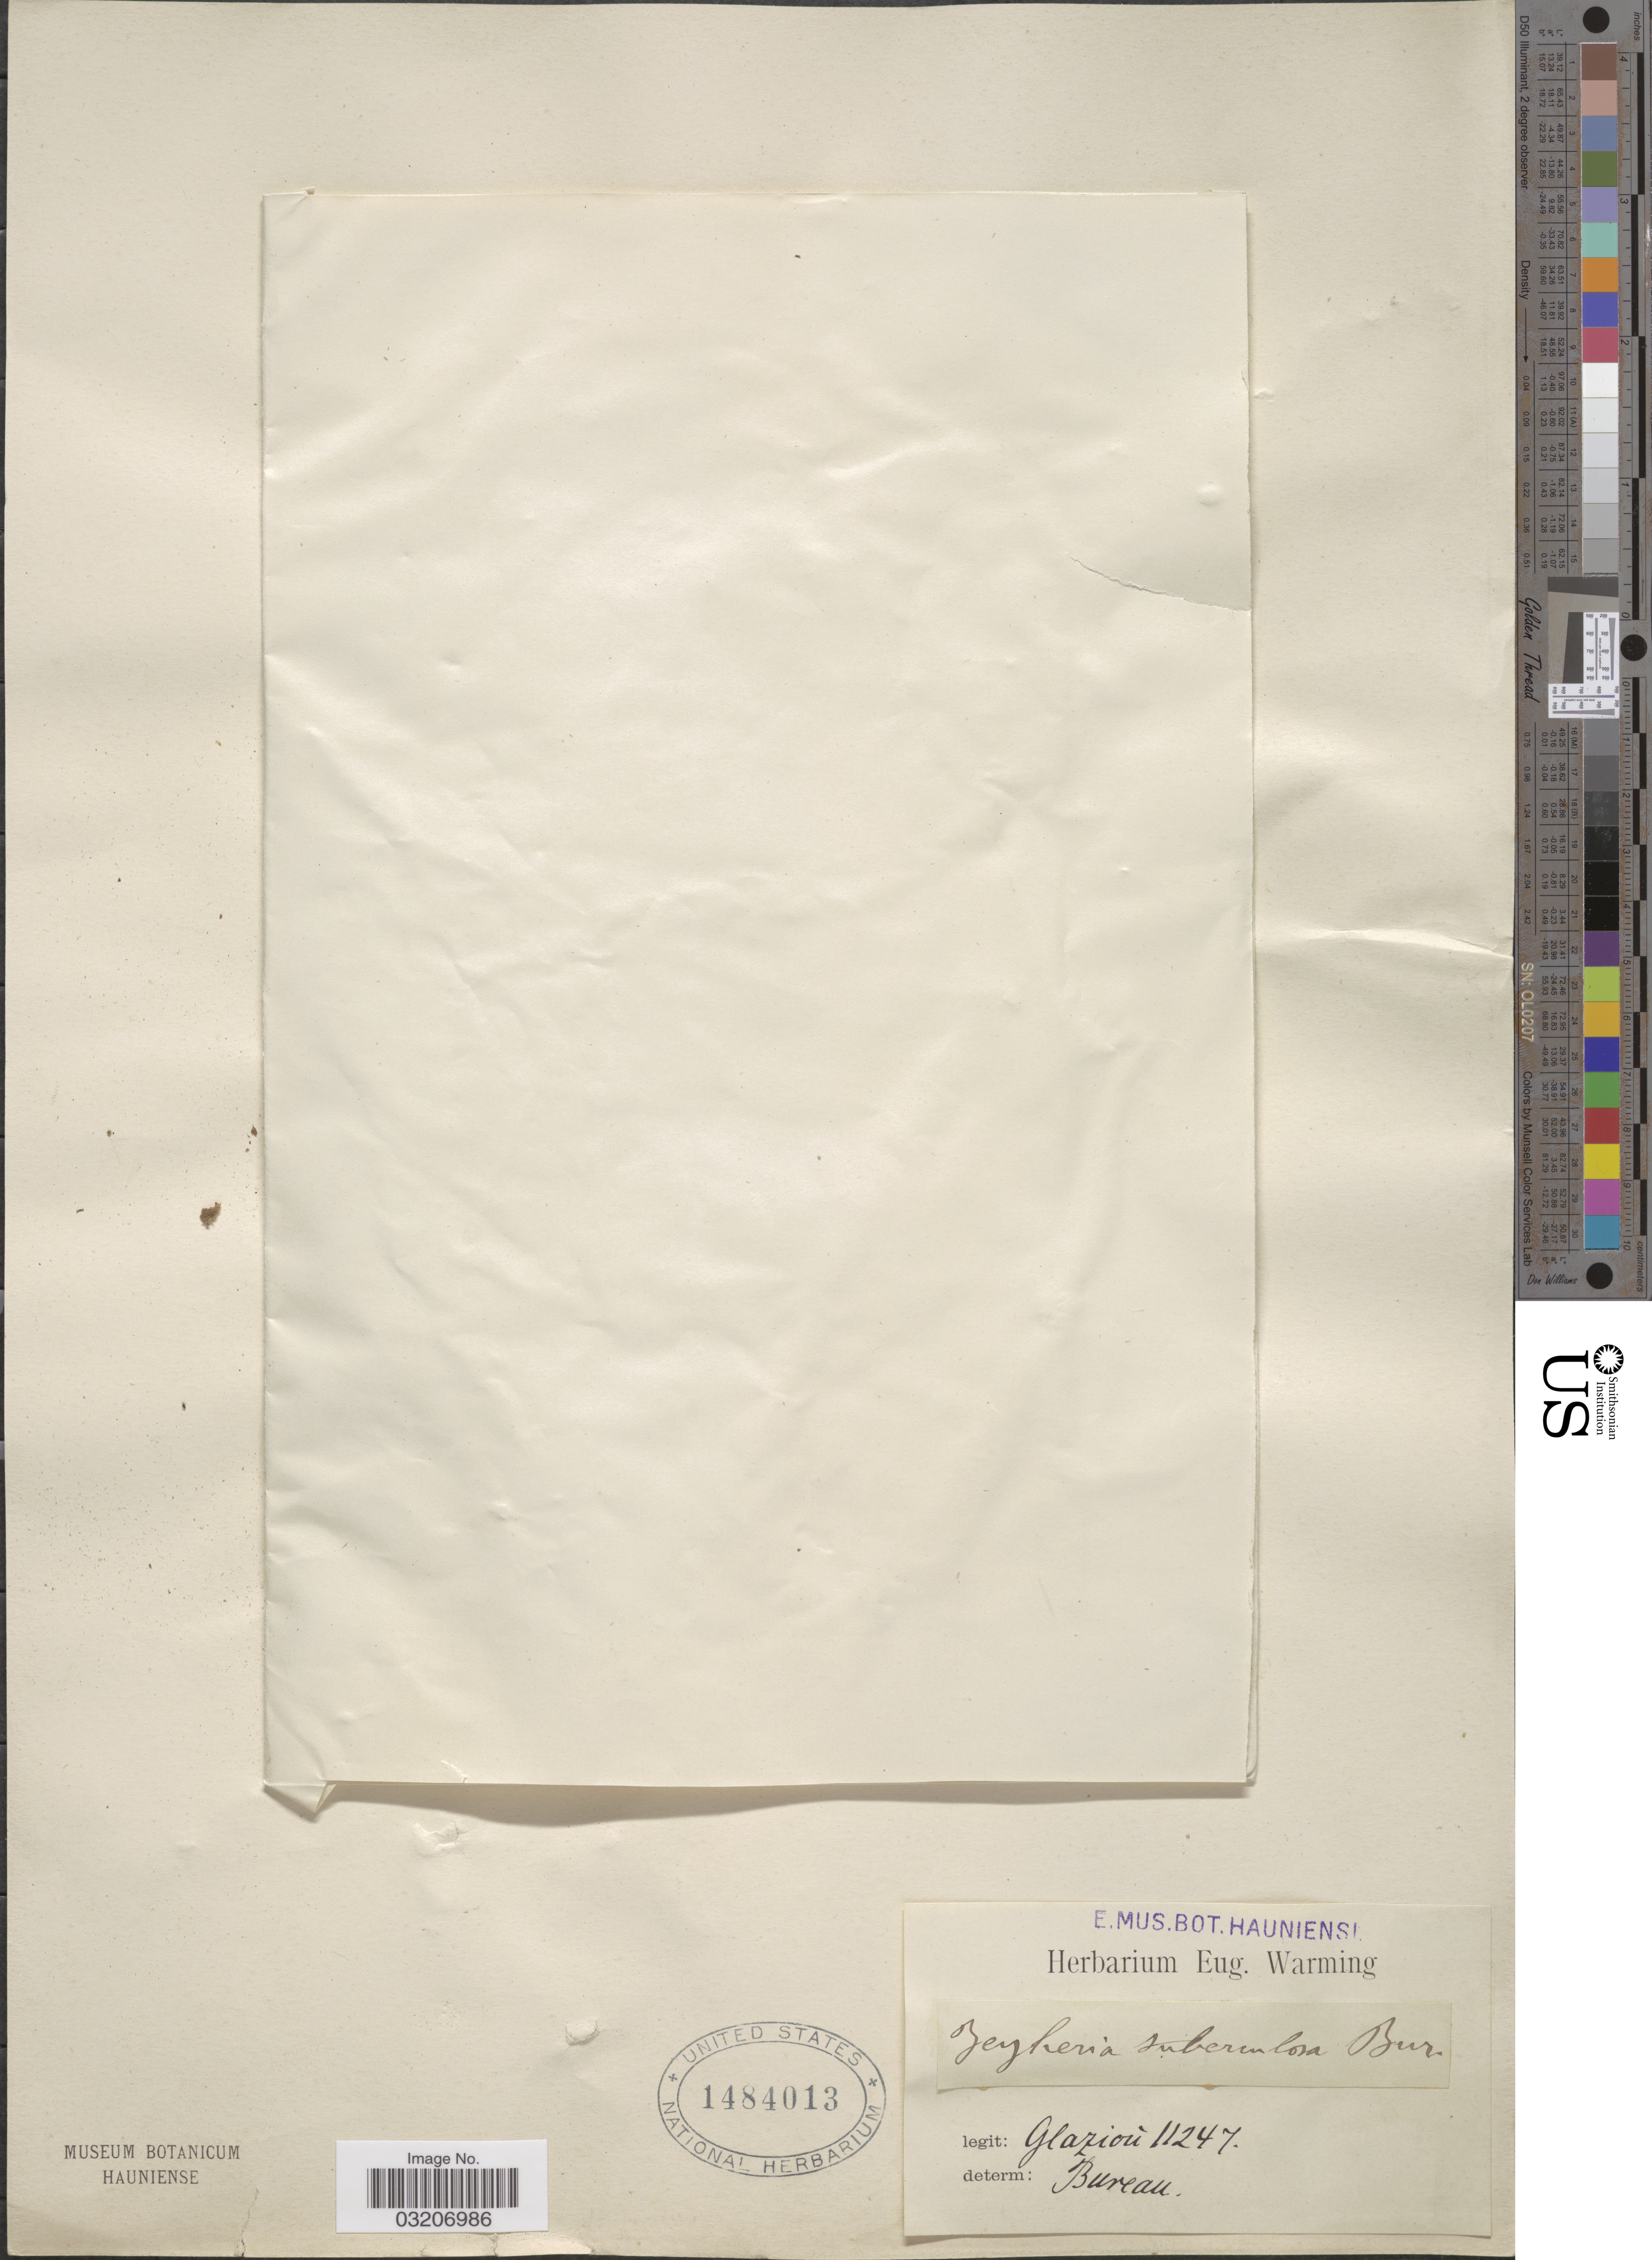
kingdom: Plantae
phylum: Tracheophyta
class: Magnoliopsida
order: Lamiales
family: Bignoniaceae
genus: Zeyheria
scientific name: Zeyheria tuberculosa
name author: Bureau ex B. Verl.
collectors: Glaziou, --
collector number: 11247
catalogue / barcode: US 1484013